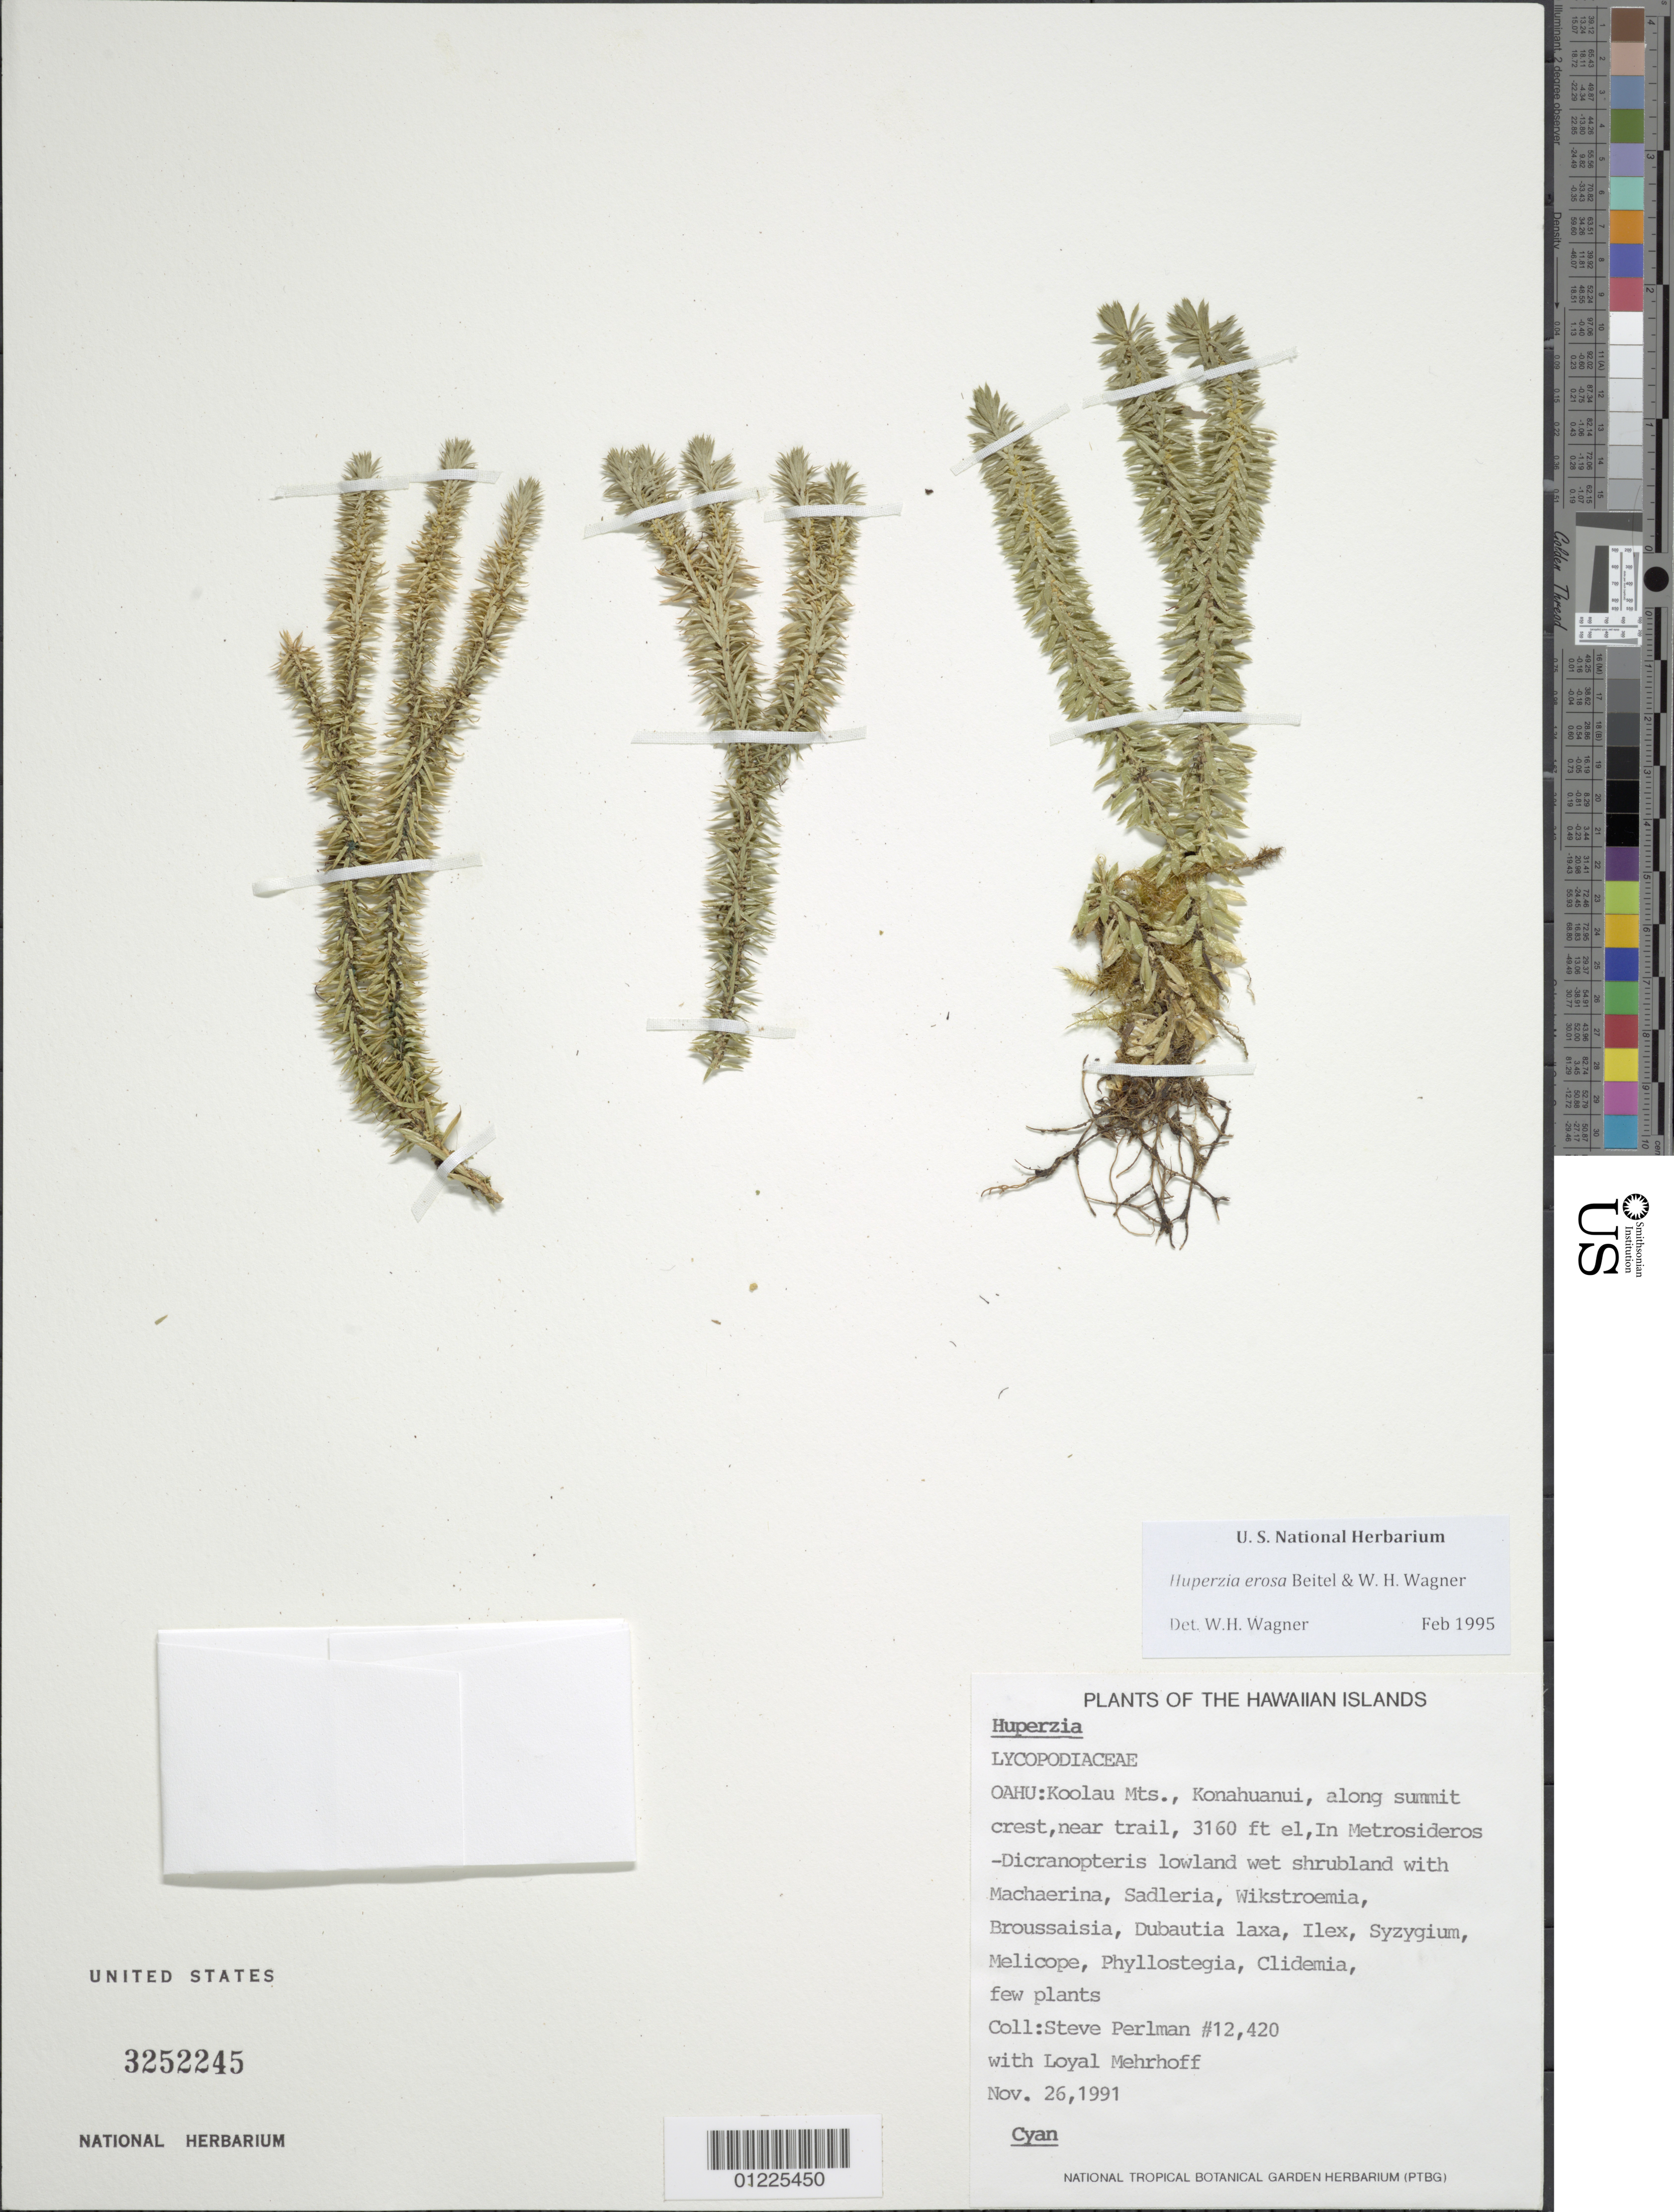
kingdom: Plantae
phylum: Tracheophyta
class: Lycopodiopsida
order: Lycopodiales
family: Lycopodiaceae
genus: Huperzia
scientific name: Huperzia erosa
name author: Beitel & W.H. Wagner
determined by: Wagner, W. L., (BOT), Smithsonian Institution - National Museum of Natural History (UNITED STATES)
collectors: S. P. Perlman & L. Mehrhoff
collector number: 12,420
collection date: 1991-11-26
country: United States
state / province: Hawaii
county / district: Hawaii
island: Oahu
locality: Koolau Mountains, Konahuanui, along summit crest, near trail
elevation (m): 963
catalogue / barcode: US 3252245